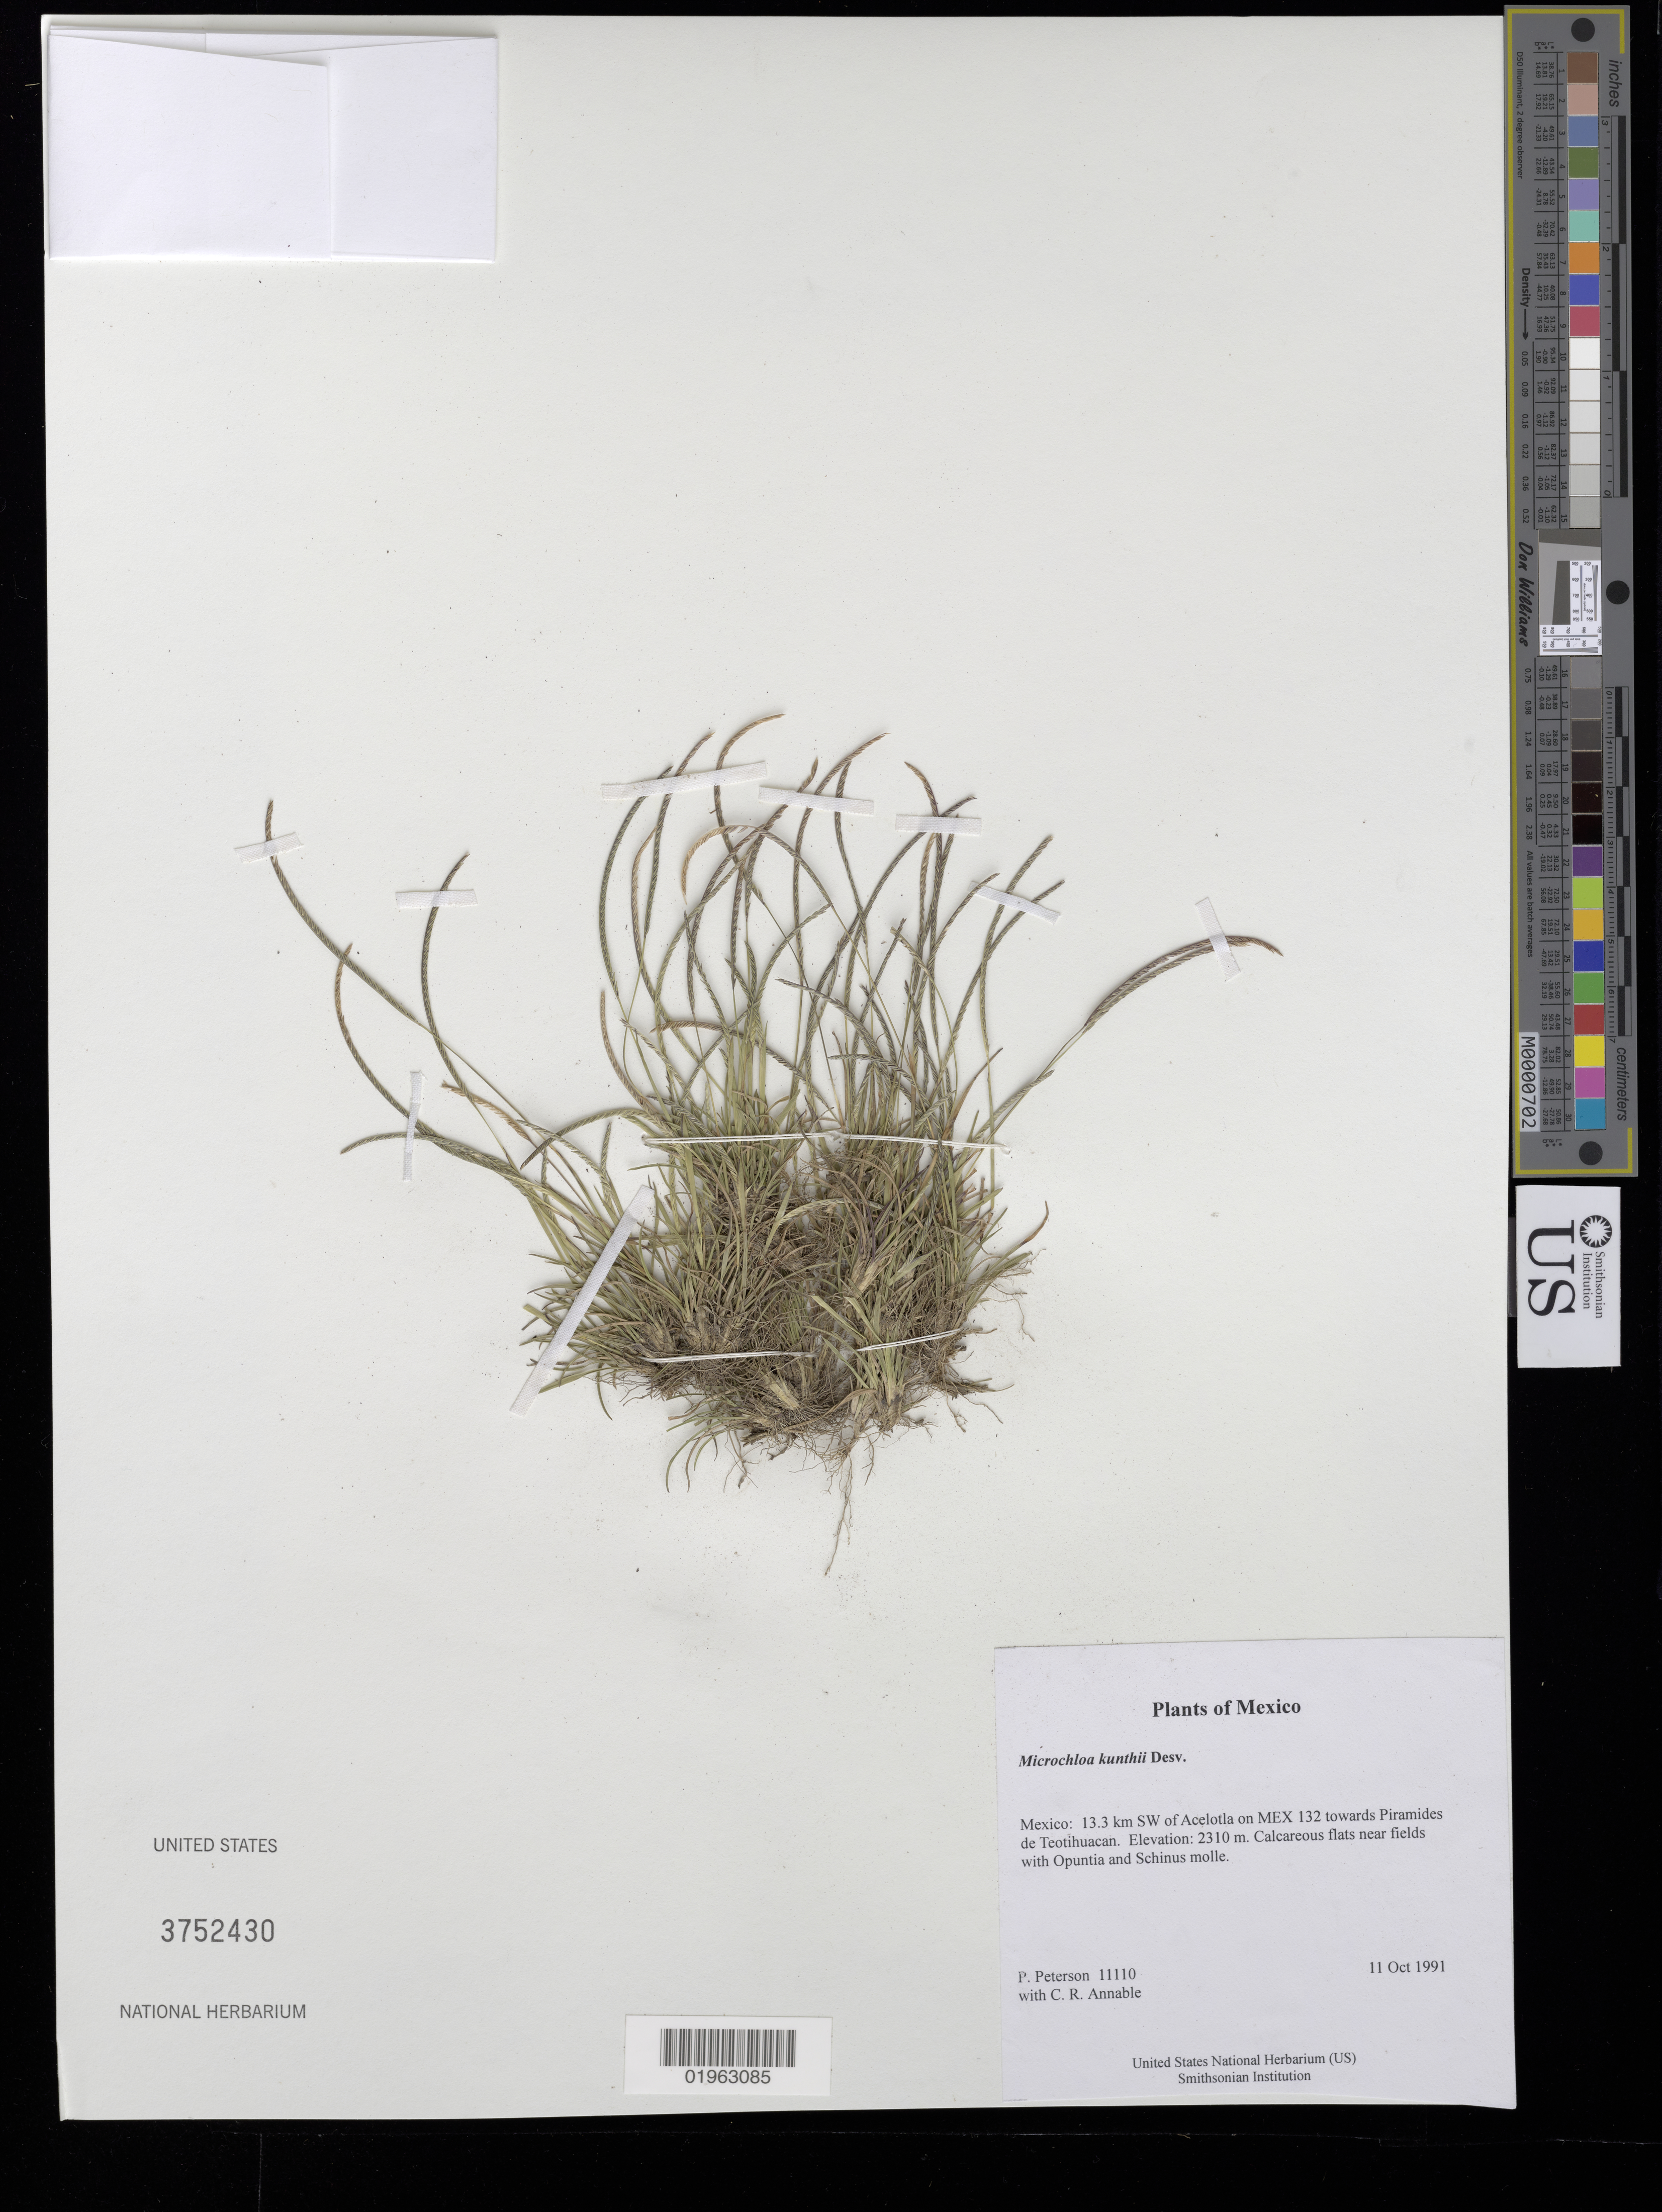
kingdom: Plantae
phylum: Tracheophyta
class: Liliopsida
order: Poales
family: Poaceae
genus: Microchloa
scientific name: Microchloa kunthii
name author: Desv.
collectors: P. M. Peterson & C. R. Annable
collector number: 11110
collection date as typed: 11 Oct 1991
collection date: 1991-10-11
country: Mexico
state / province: México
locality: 13.3 km SW of Acelotla on MEX 132 towards Piramides de Teotihuacan.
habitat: Calcareous flats near fields with Opuntia and Schinus molle.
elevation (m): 2310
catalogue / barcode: US 3752430